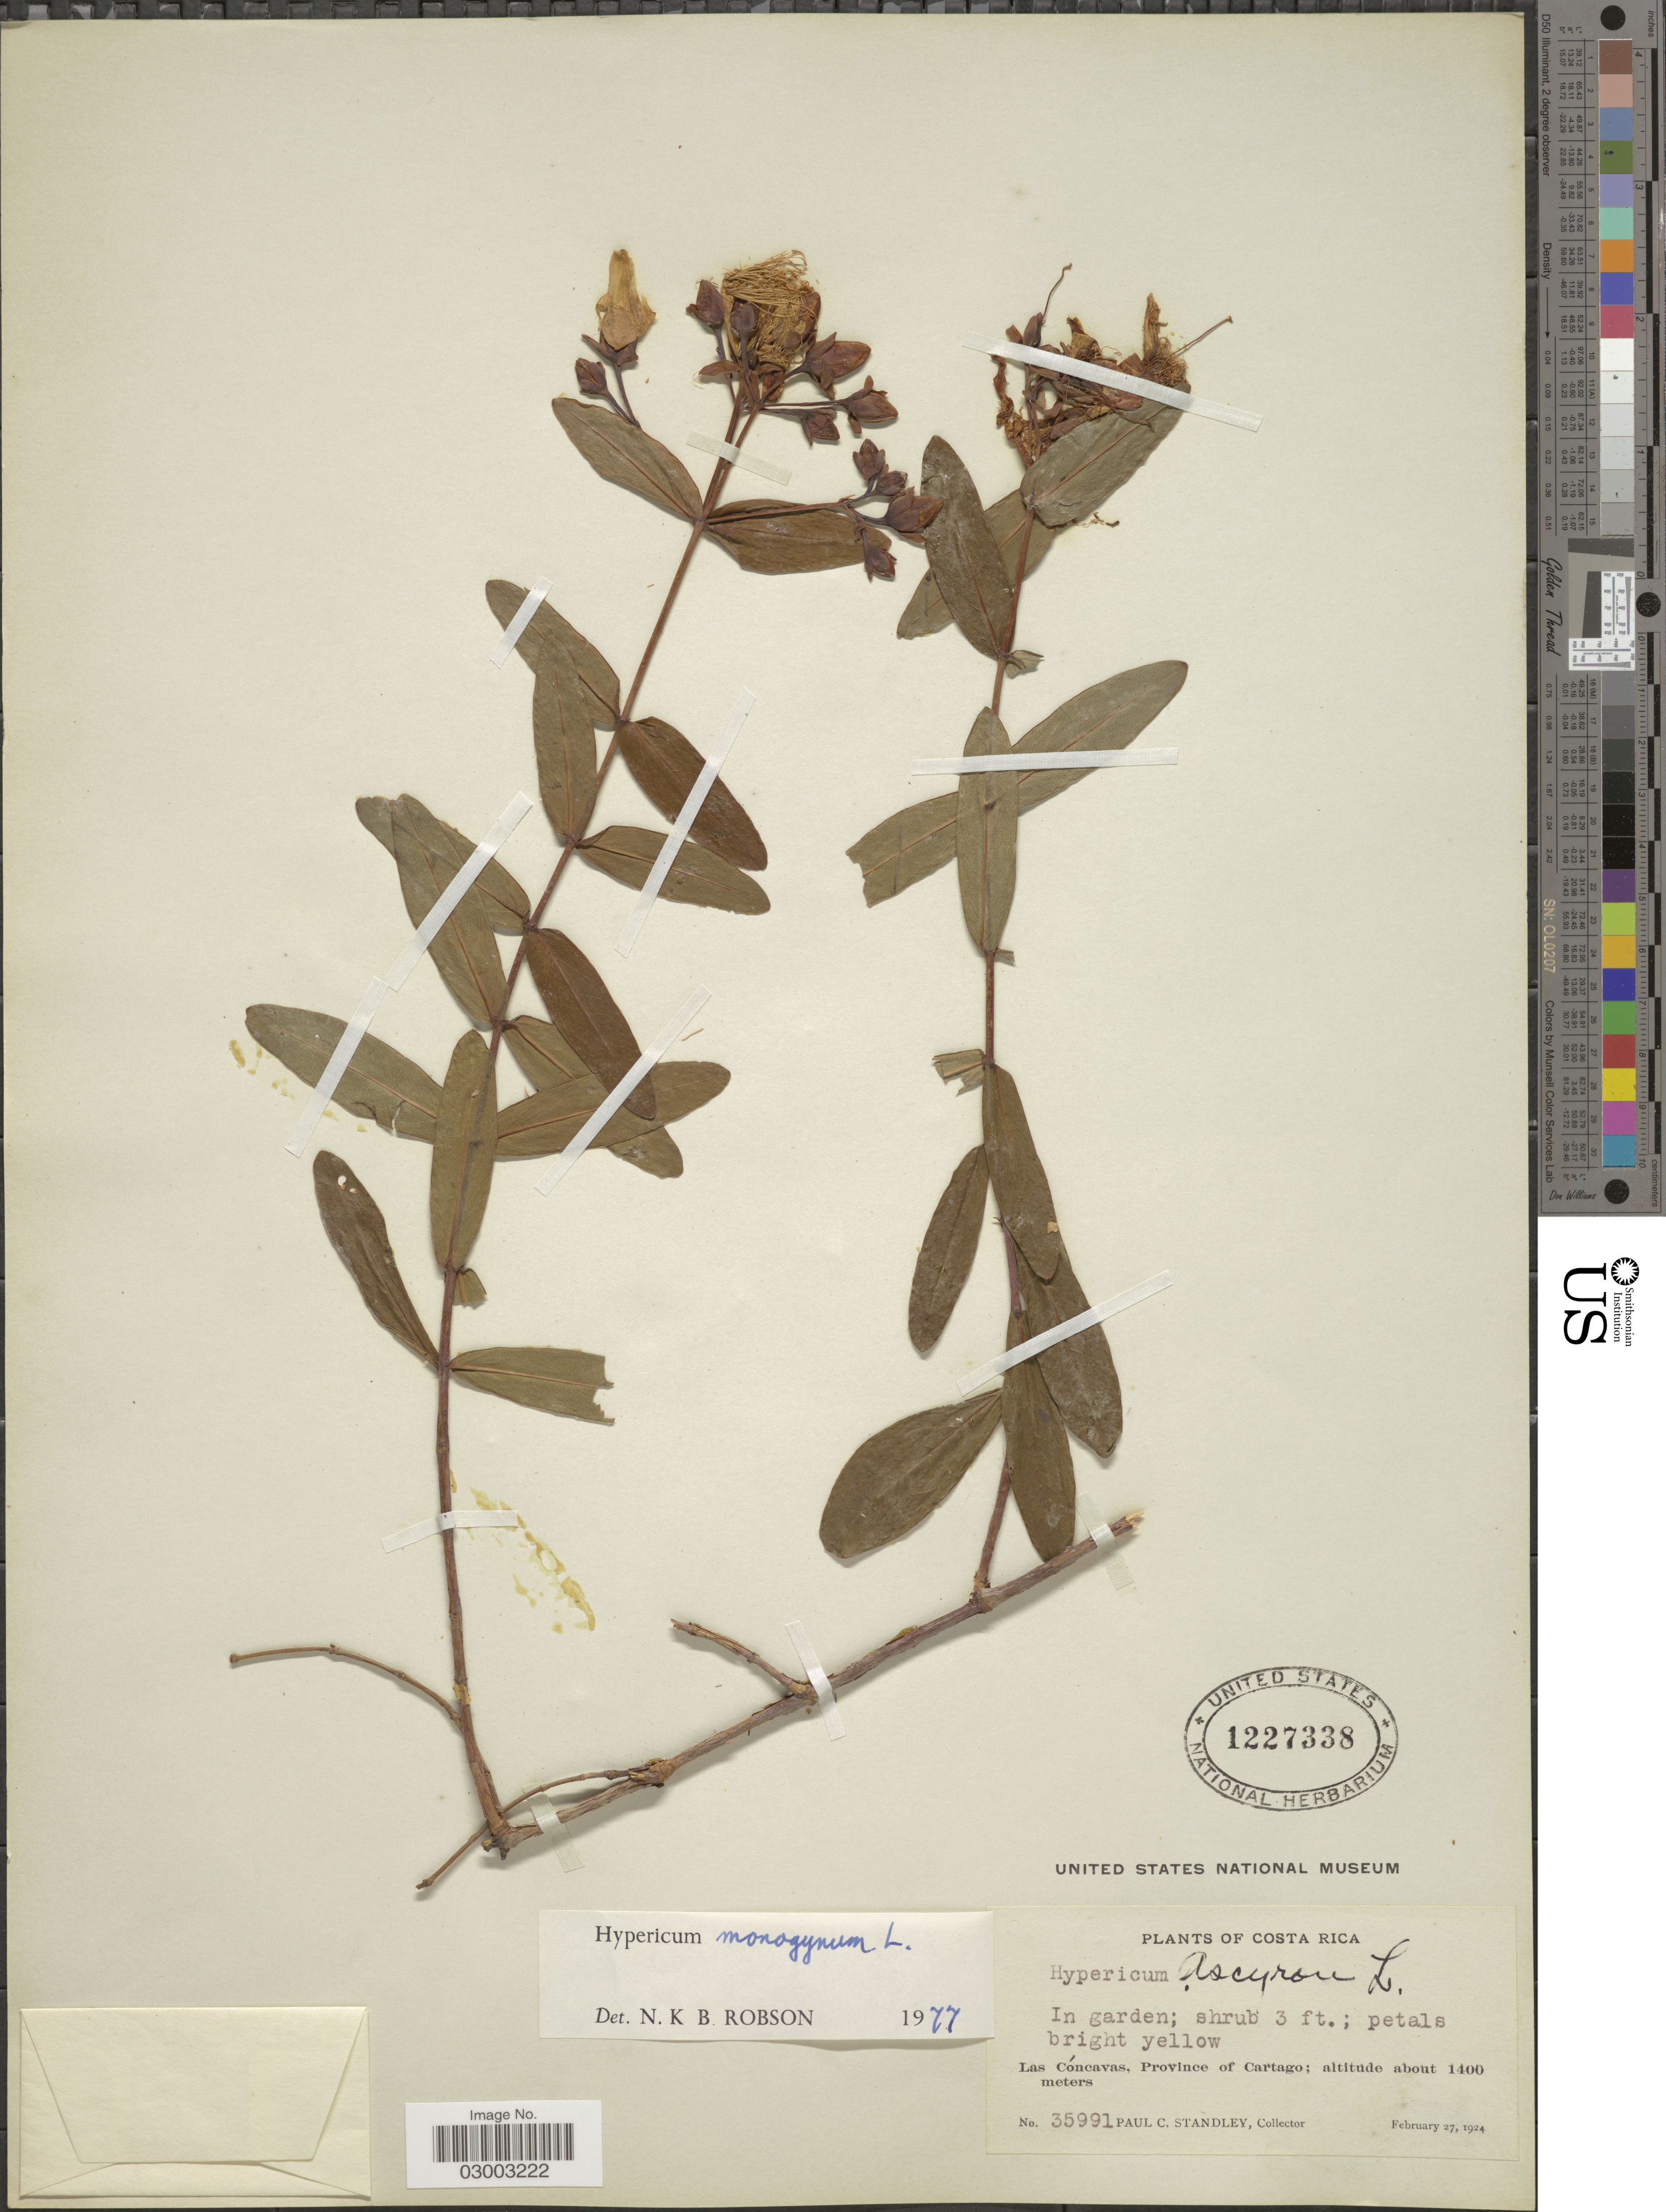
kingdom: Plantae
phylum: Tracheophyta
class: Magnoliopsida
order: Malpighiales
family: Hypericaceae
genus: Hypericum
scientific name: Hypericum monogynum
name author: L.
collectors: P. C. Standley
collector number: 35991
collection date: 1924-02-27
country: Costa Rica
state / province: Cartago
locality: Las Cóncavas, Province of Cartago.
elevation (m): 1400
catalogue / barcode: US 1227338